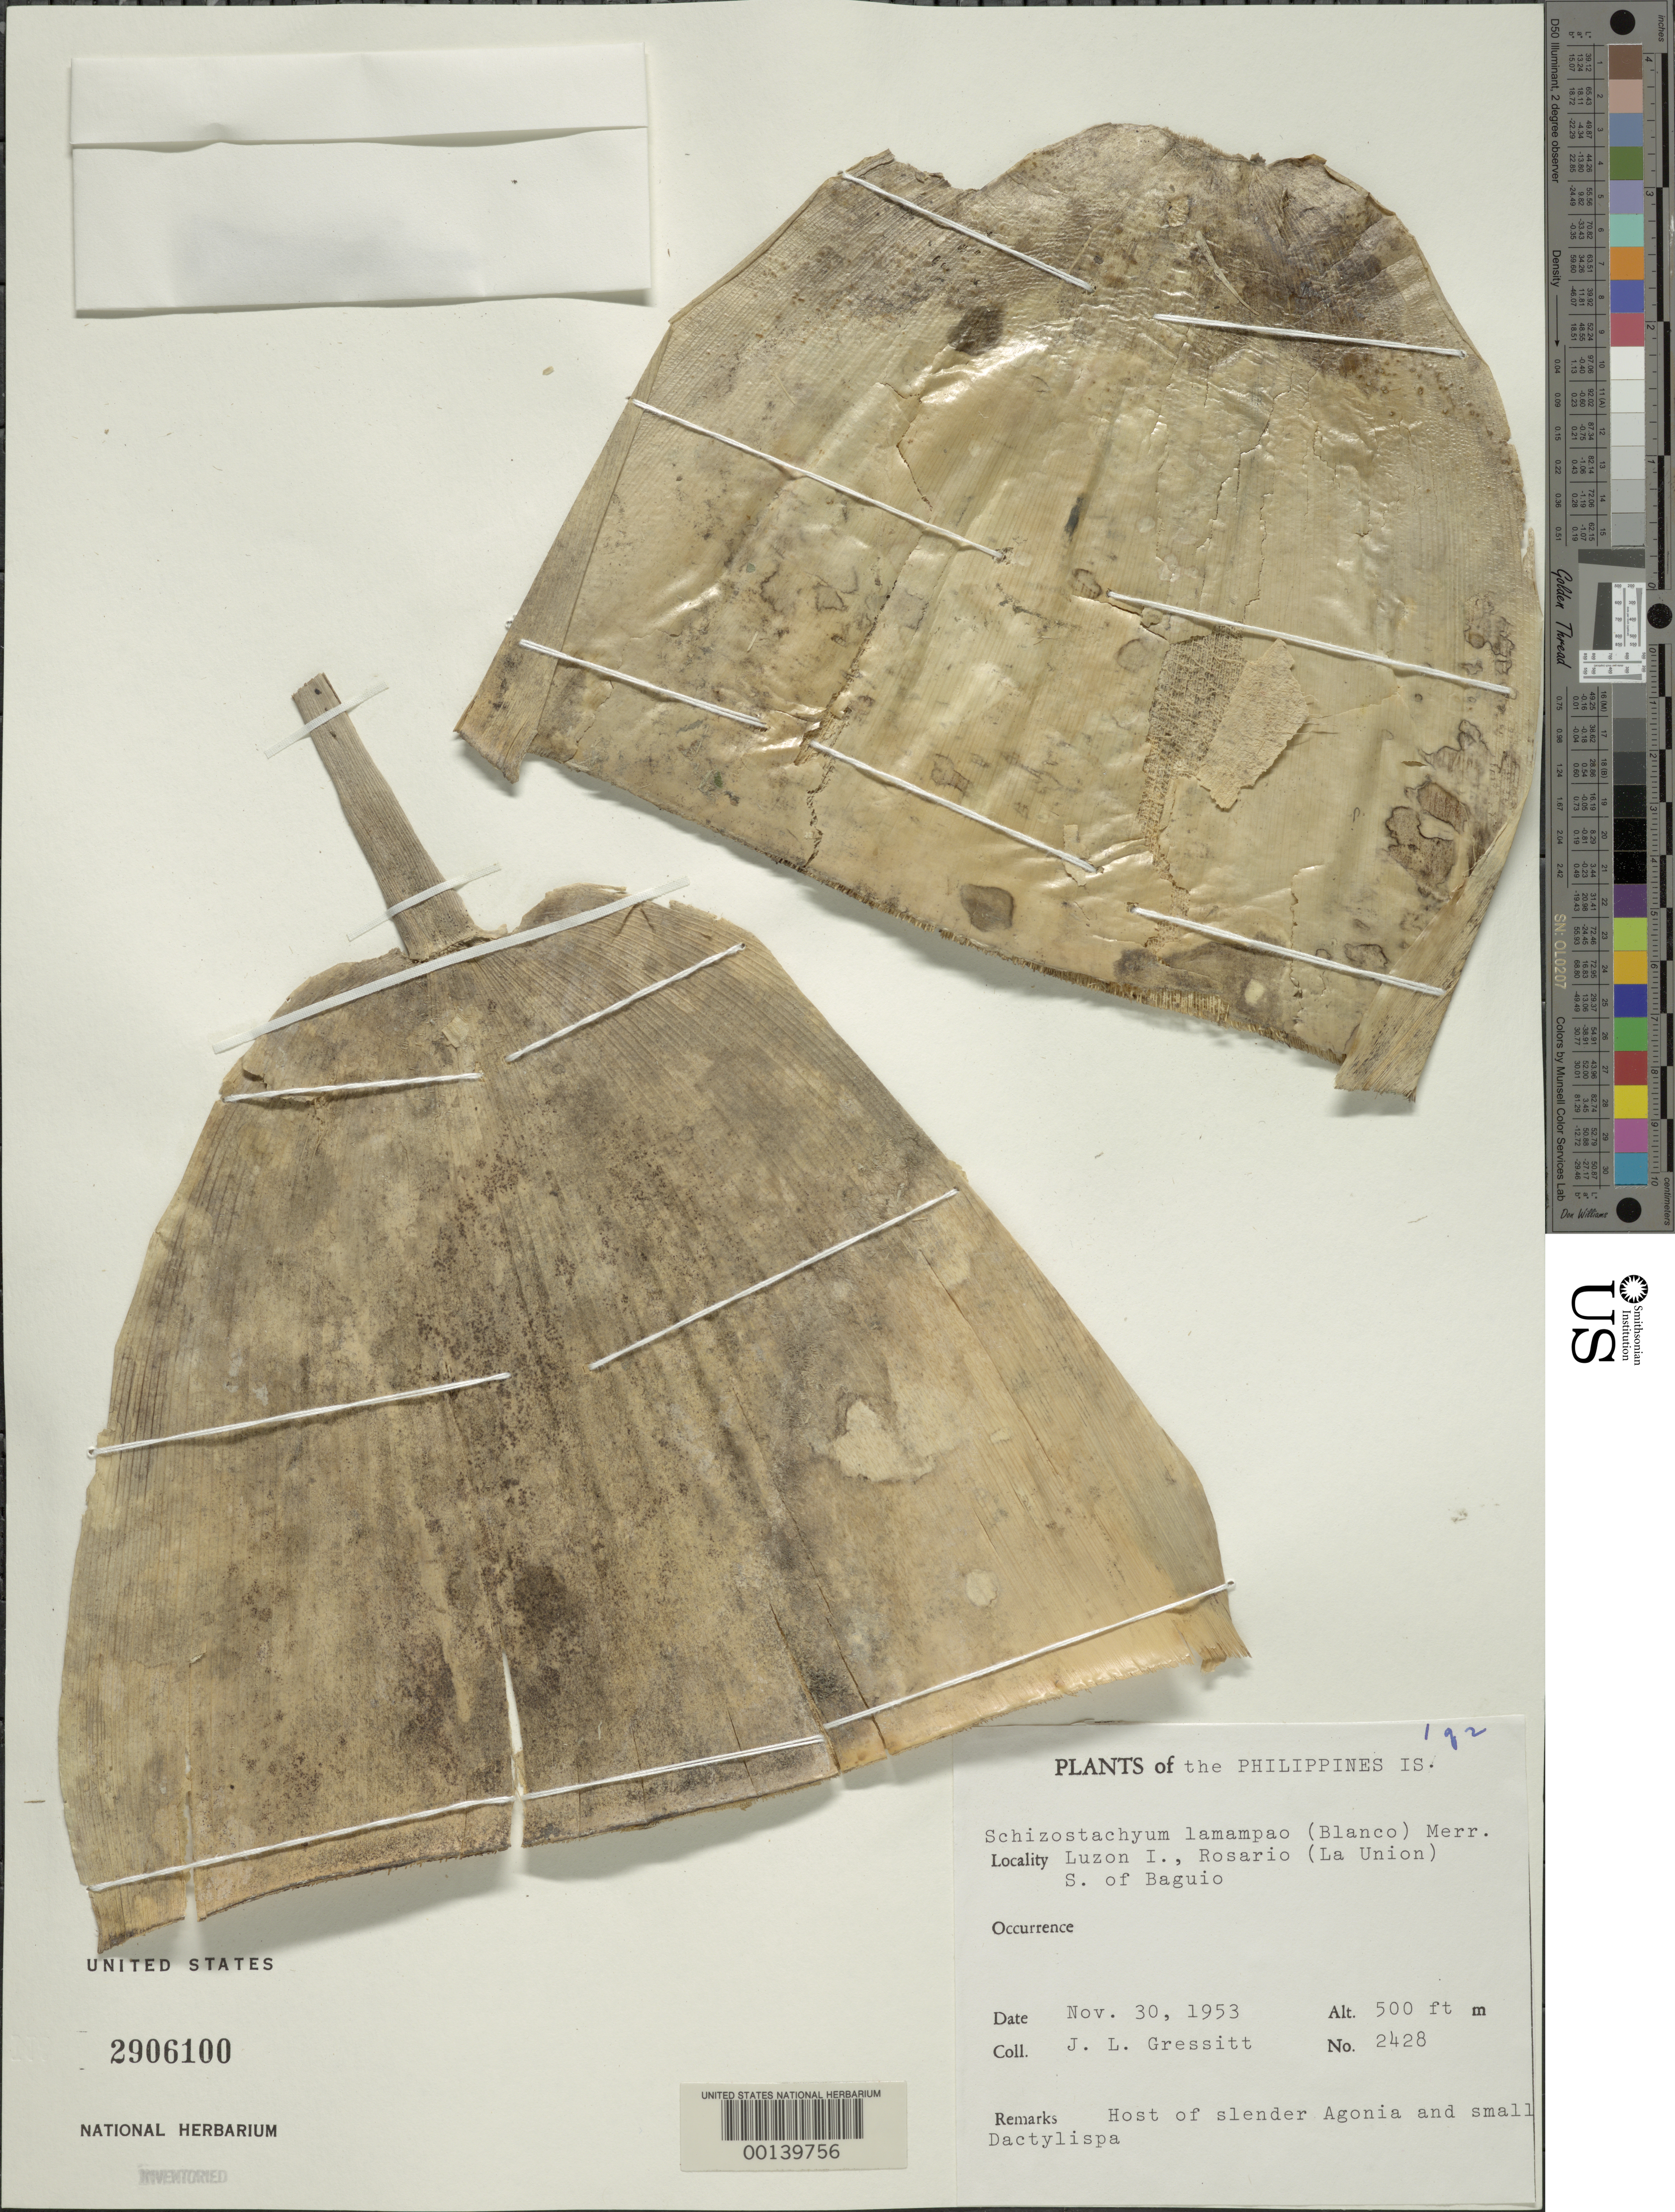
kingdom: Plantae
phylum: Tracheophyta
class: Liliopsida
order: Poales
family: Poaceae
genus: Schizostachyum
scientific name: Schizostachyum lumampao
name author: (Blanco) Merr.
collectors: J. Gressitt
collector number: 2428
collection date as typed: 30 Nov 1953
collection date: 1953-11-30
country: Philippines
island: Luzon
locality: Rosario, s. baguio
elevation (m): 153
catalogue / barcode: US 2906100